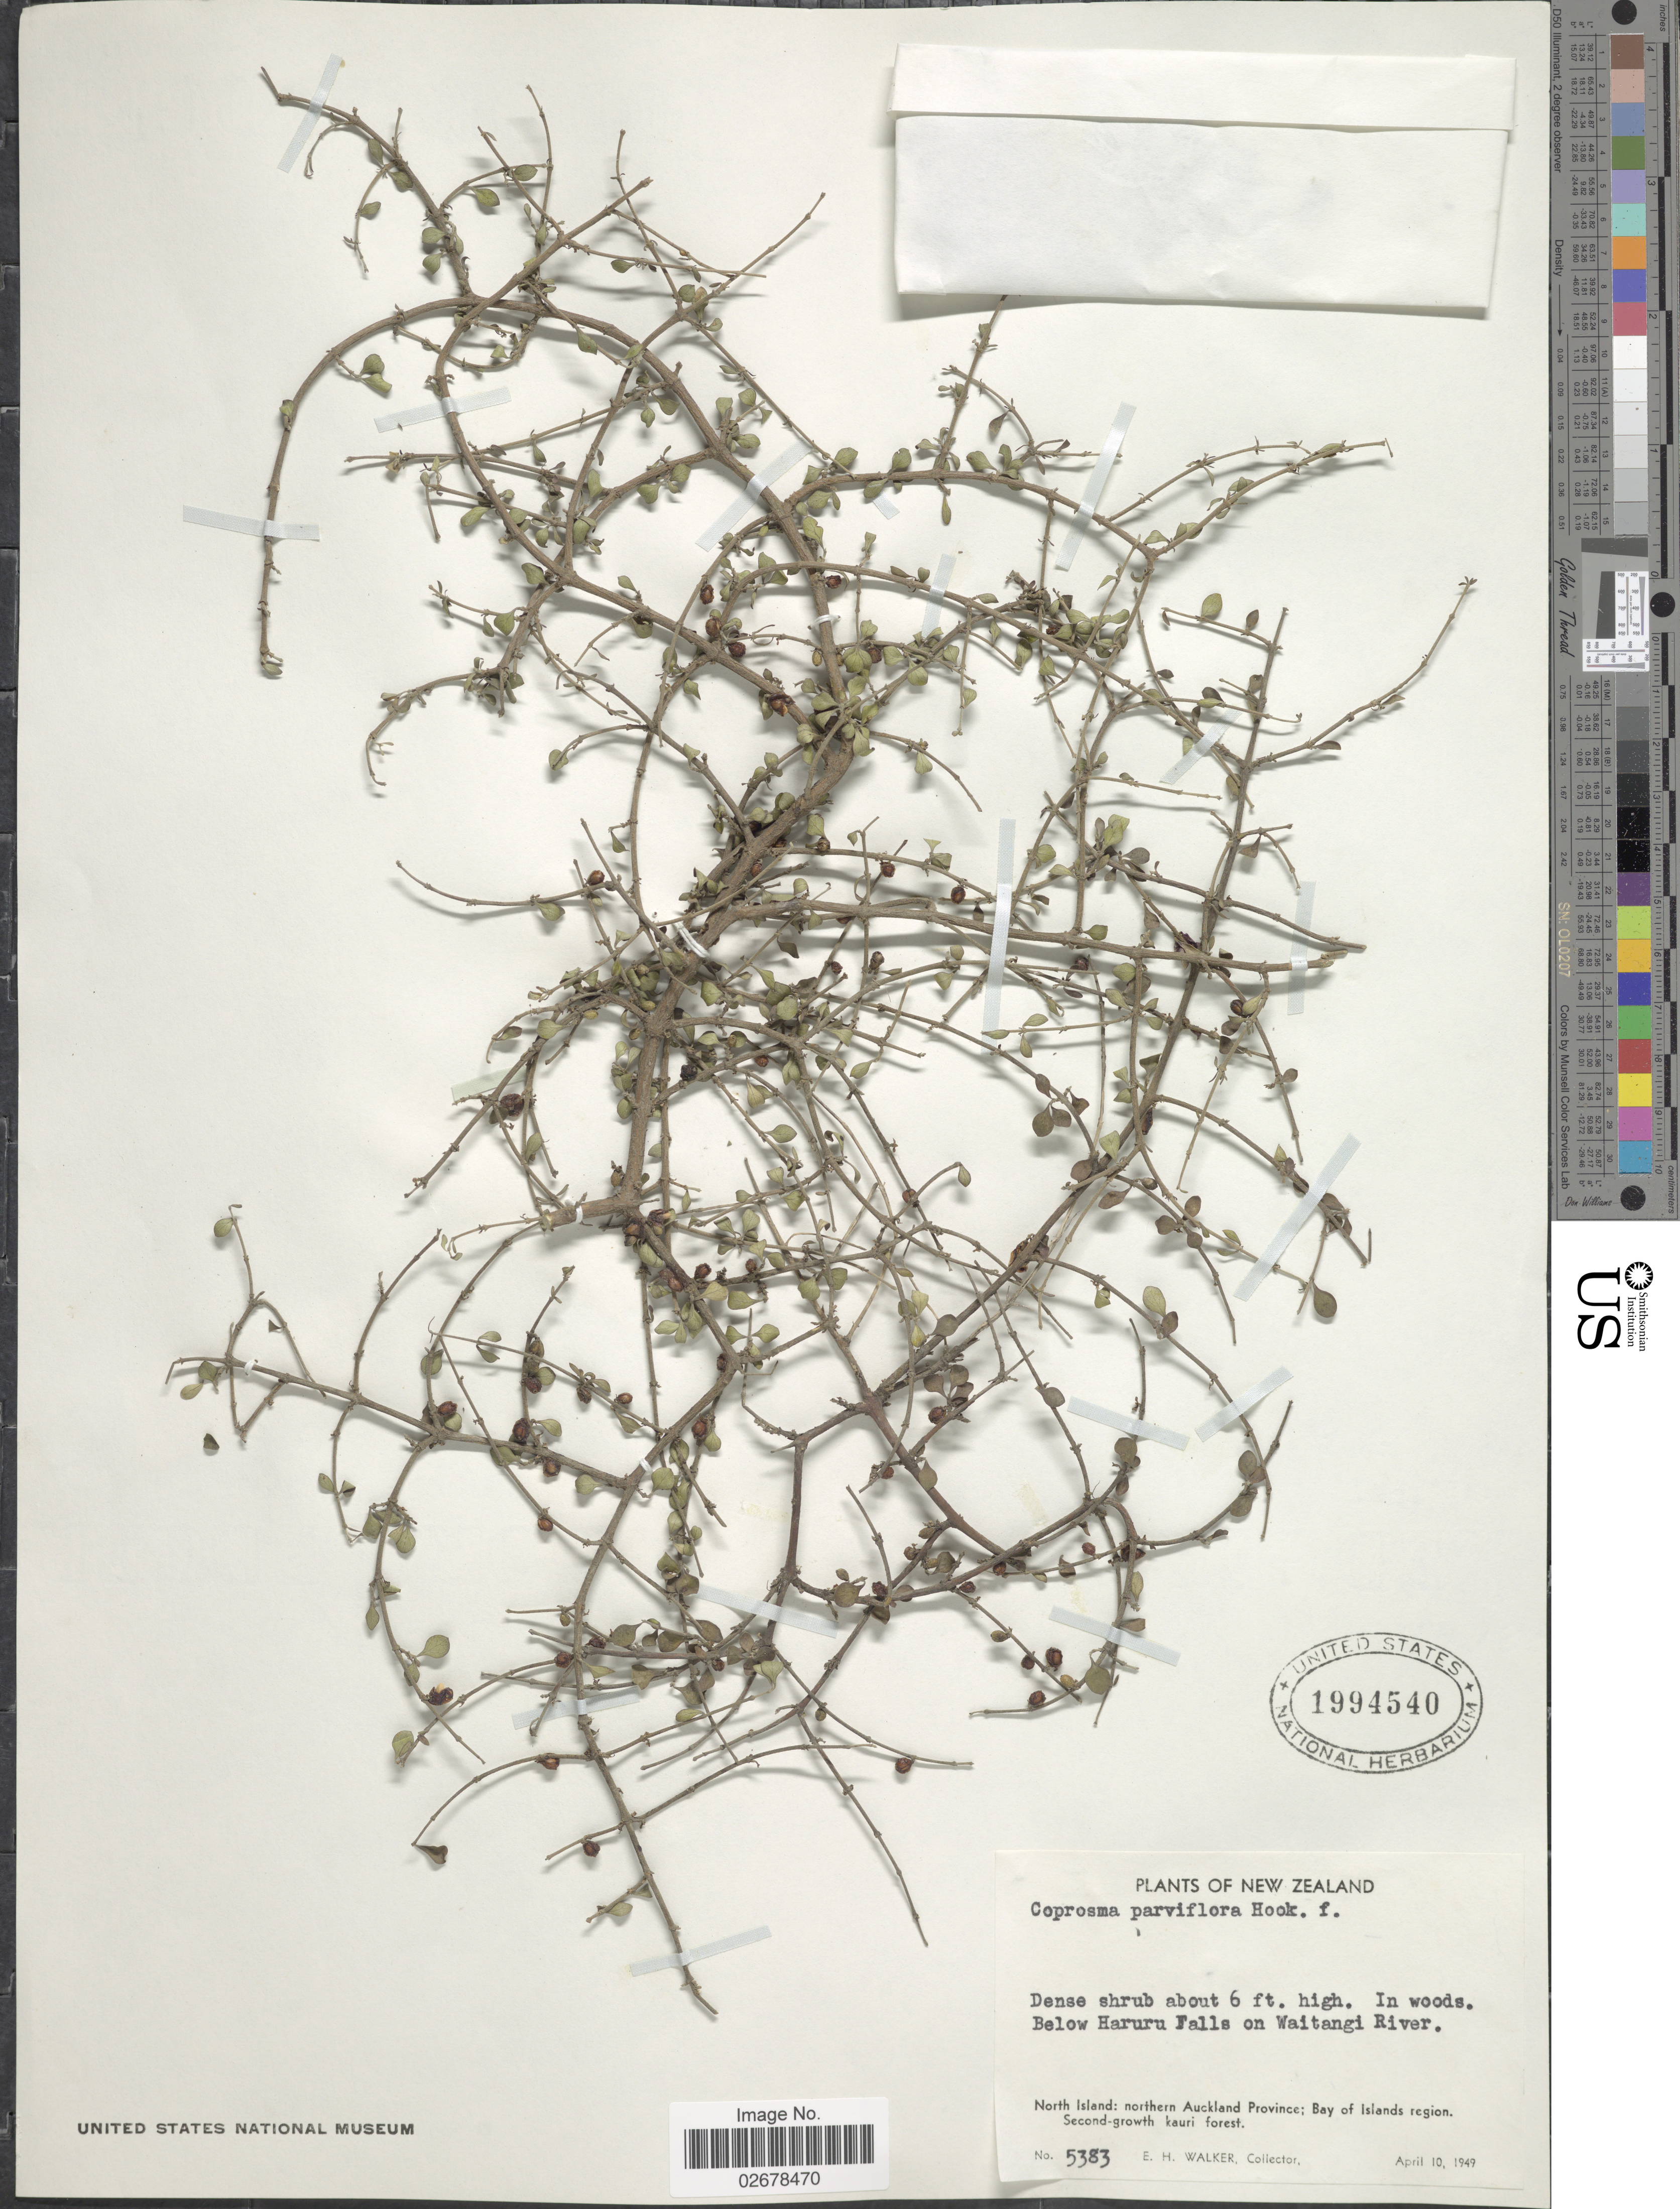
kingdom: Plantae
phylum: Tracheophyta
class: Magnoliopsida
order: Gentianales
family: Rubiaceae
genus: Coprosma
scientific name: Coprosma parviflora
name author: Hook. f.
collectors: E. H. Walker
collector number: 5383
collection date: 1949-04-10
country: New Zealand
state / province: Auckland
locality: North Island: northern Auckland; Bay of Islands region, in woods, Below Haruru Falls on Waitangi River.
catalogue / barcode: US 1994540